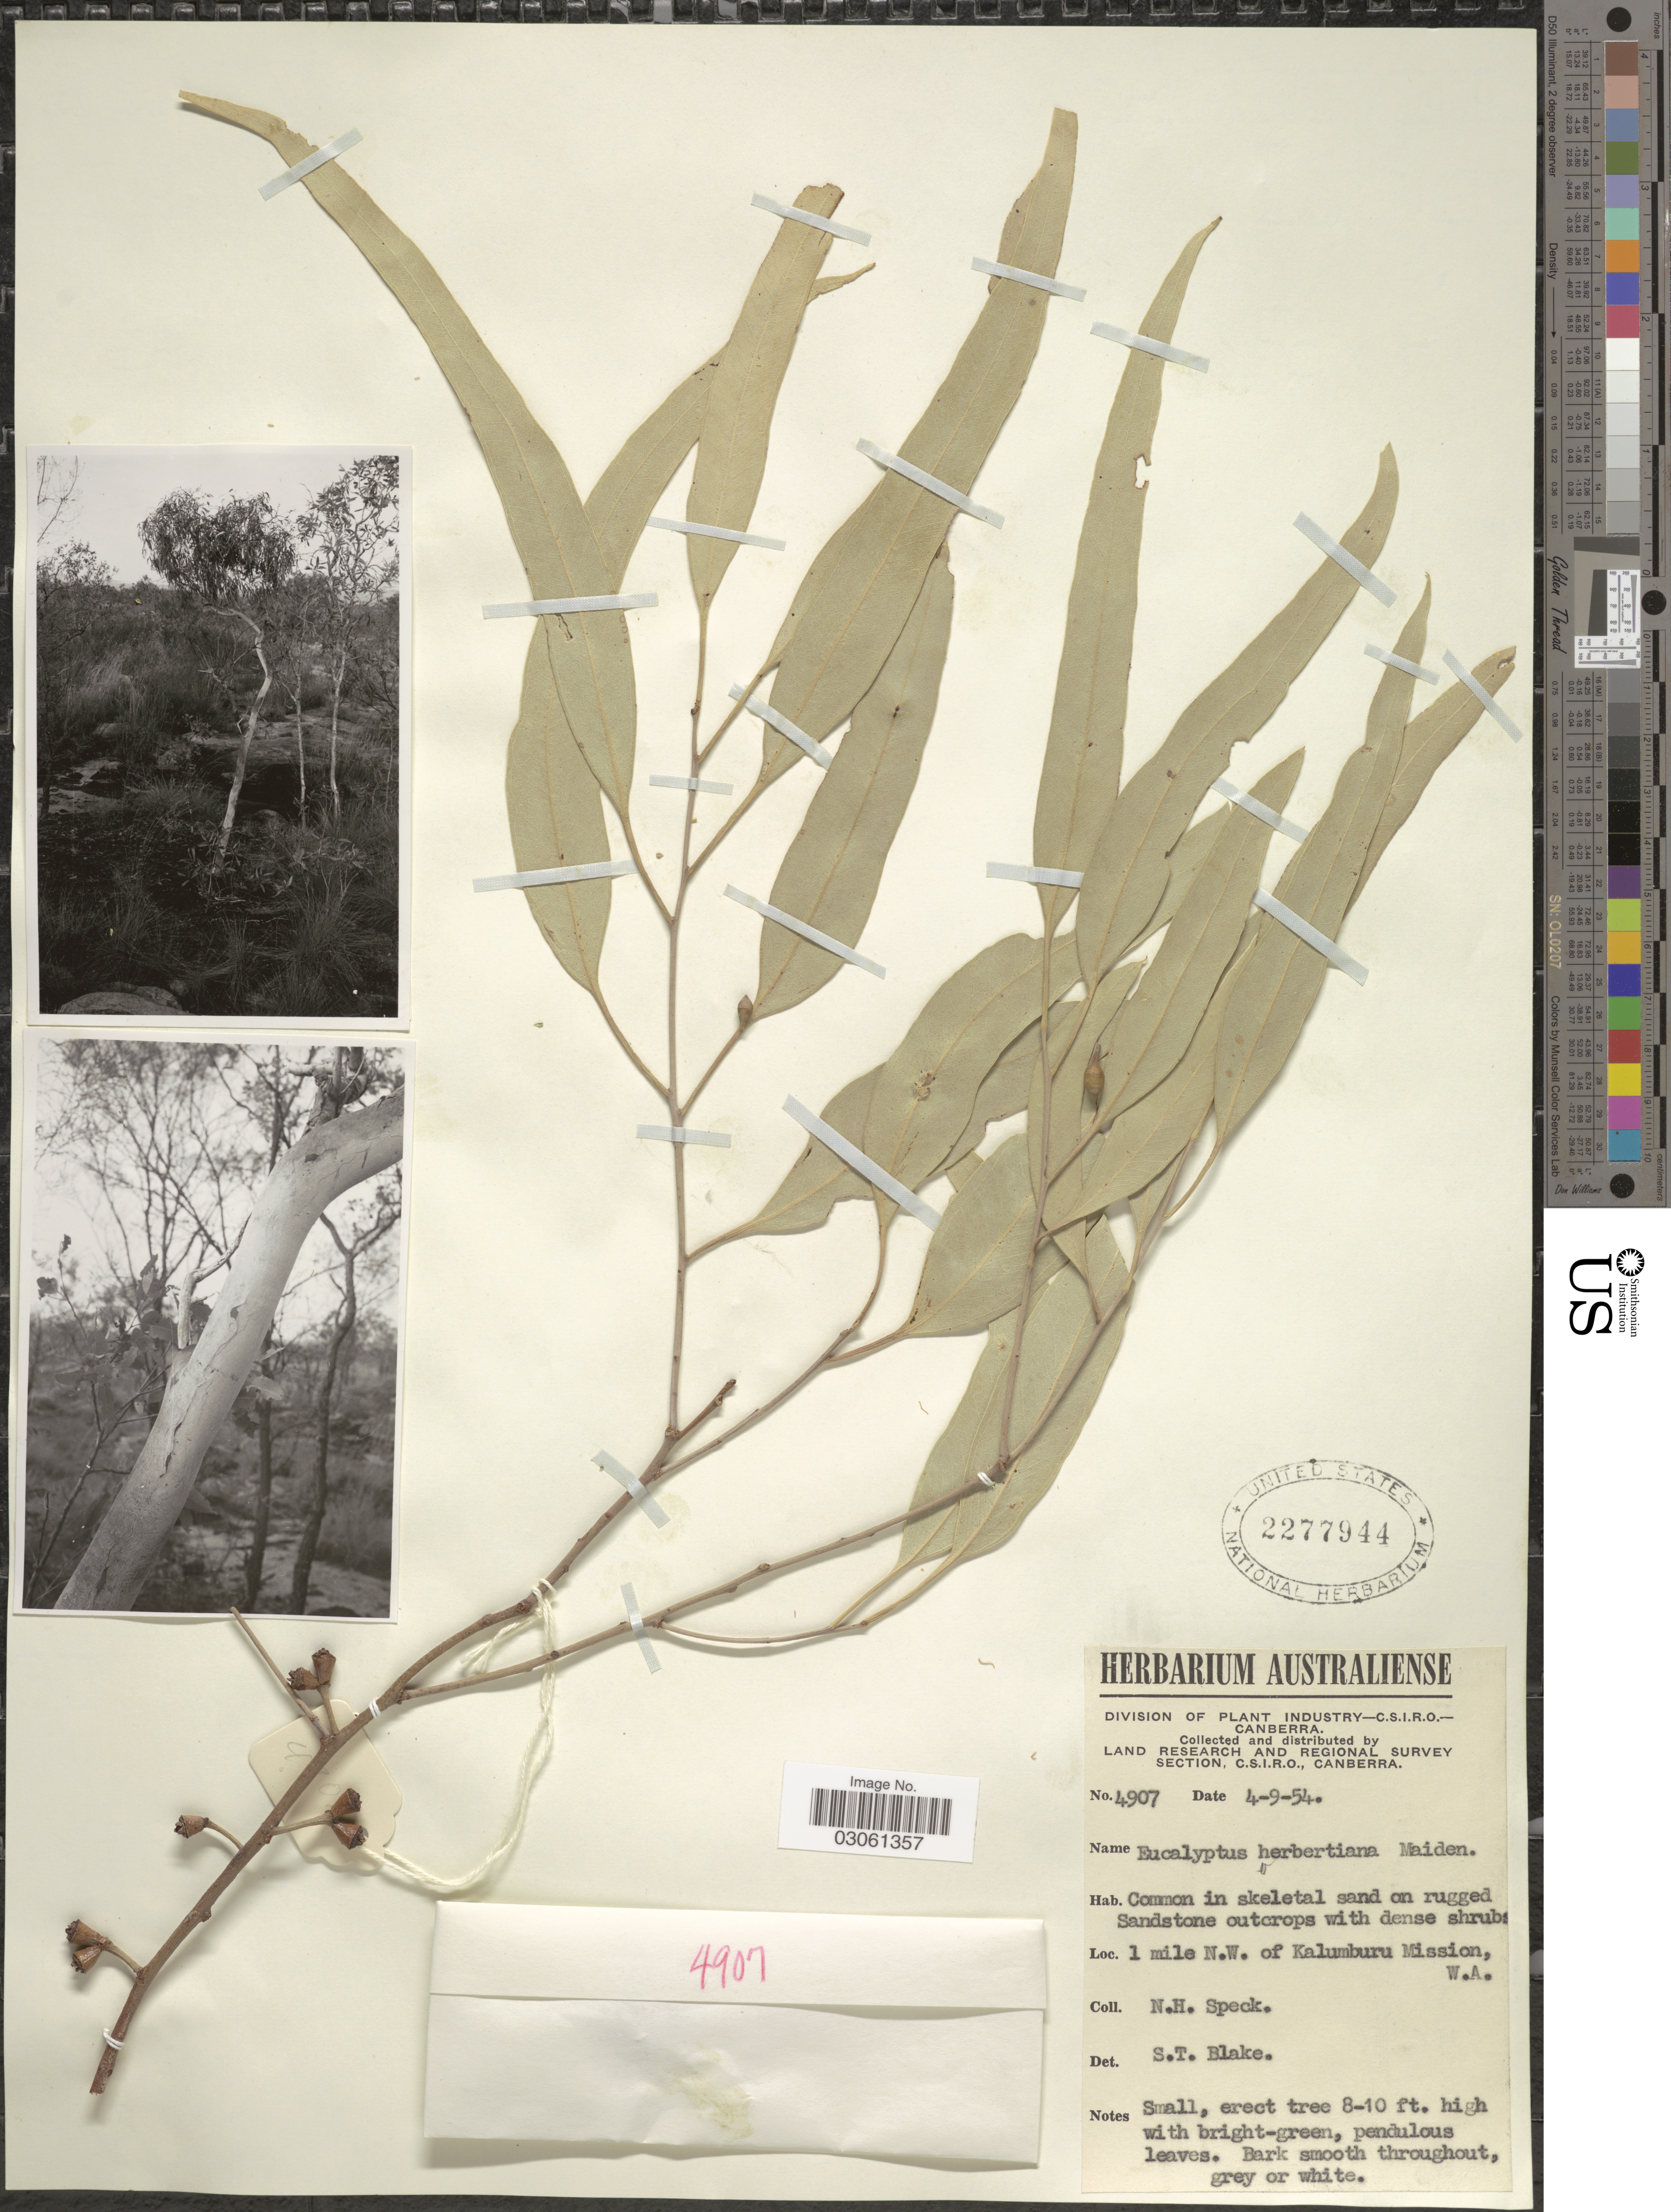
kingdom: Plantae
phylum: Tracheophyta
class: Magnoliopsida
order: Myrtales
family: Myrtaceae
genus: Eucalyptus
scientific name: Eucalyptus herbertiana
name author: Maiden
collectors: N. Speck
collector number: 4907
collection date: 1954-09-04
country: Australia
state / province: Western Australia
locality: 1 mile N.W. of Kalumburu Mission, W.A.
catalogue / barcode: US 2277944